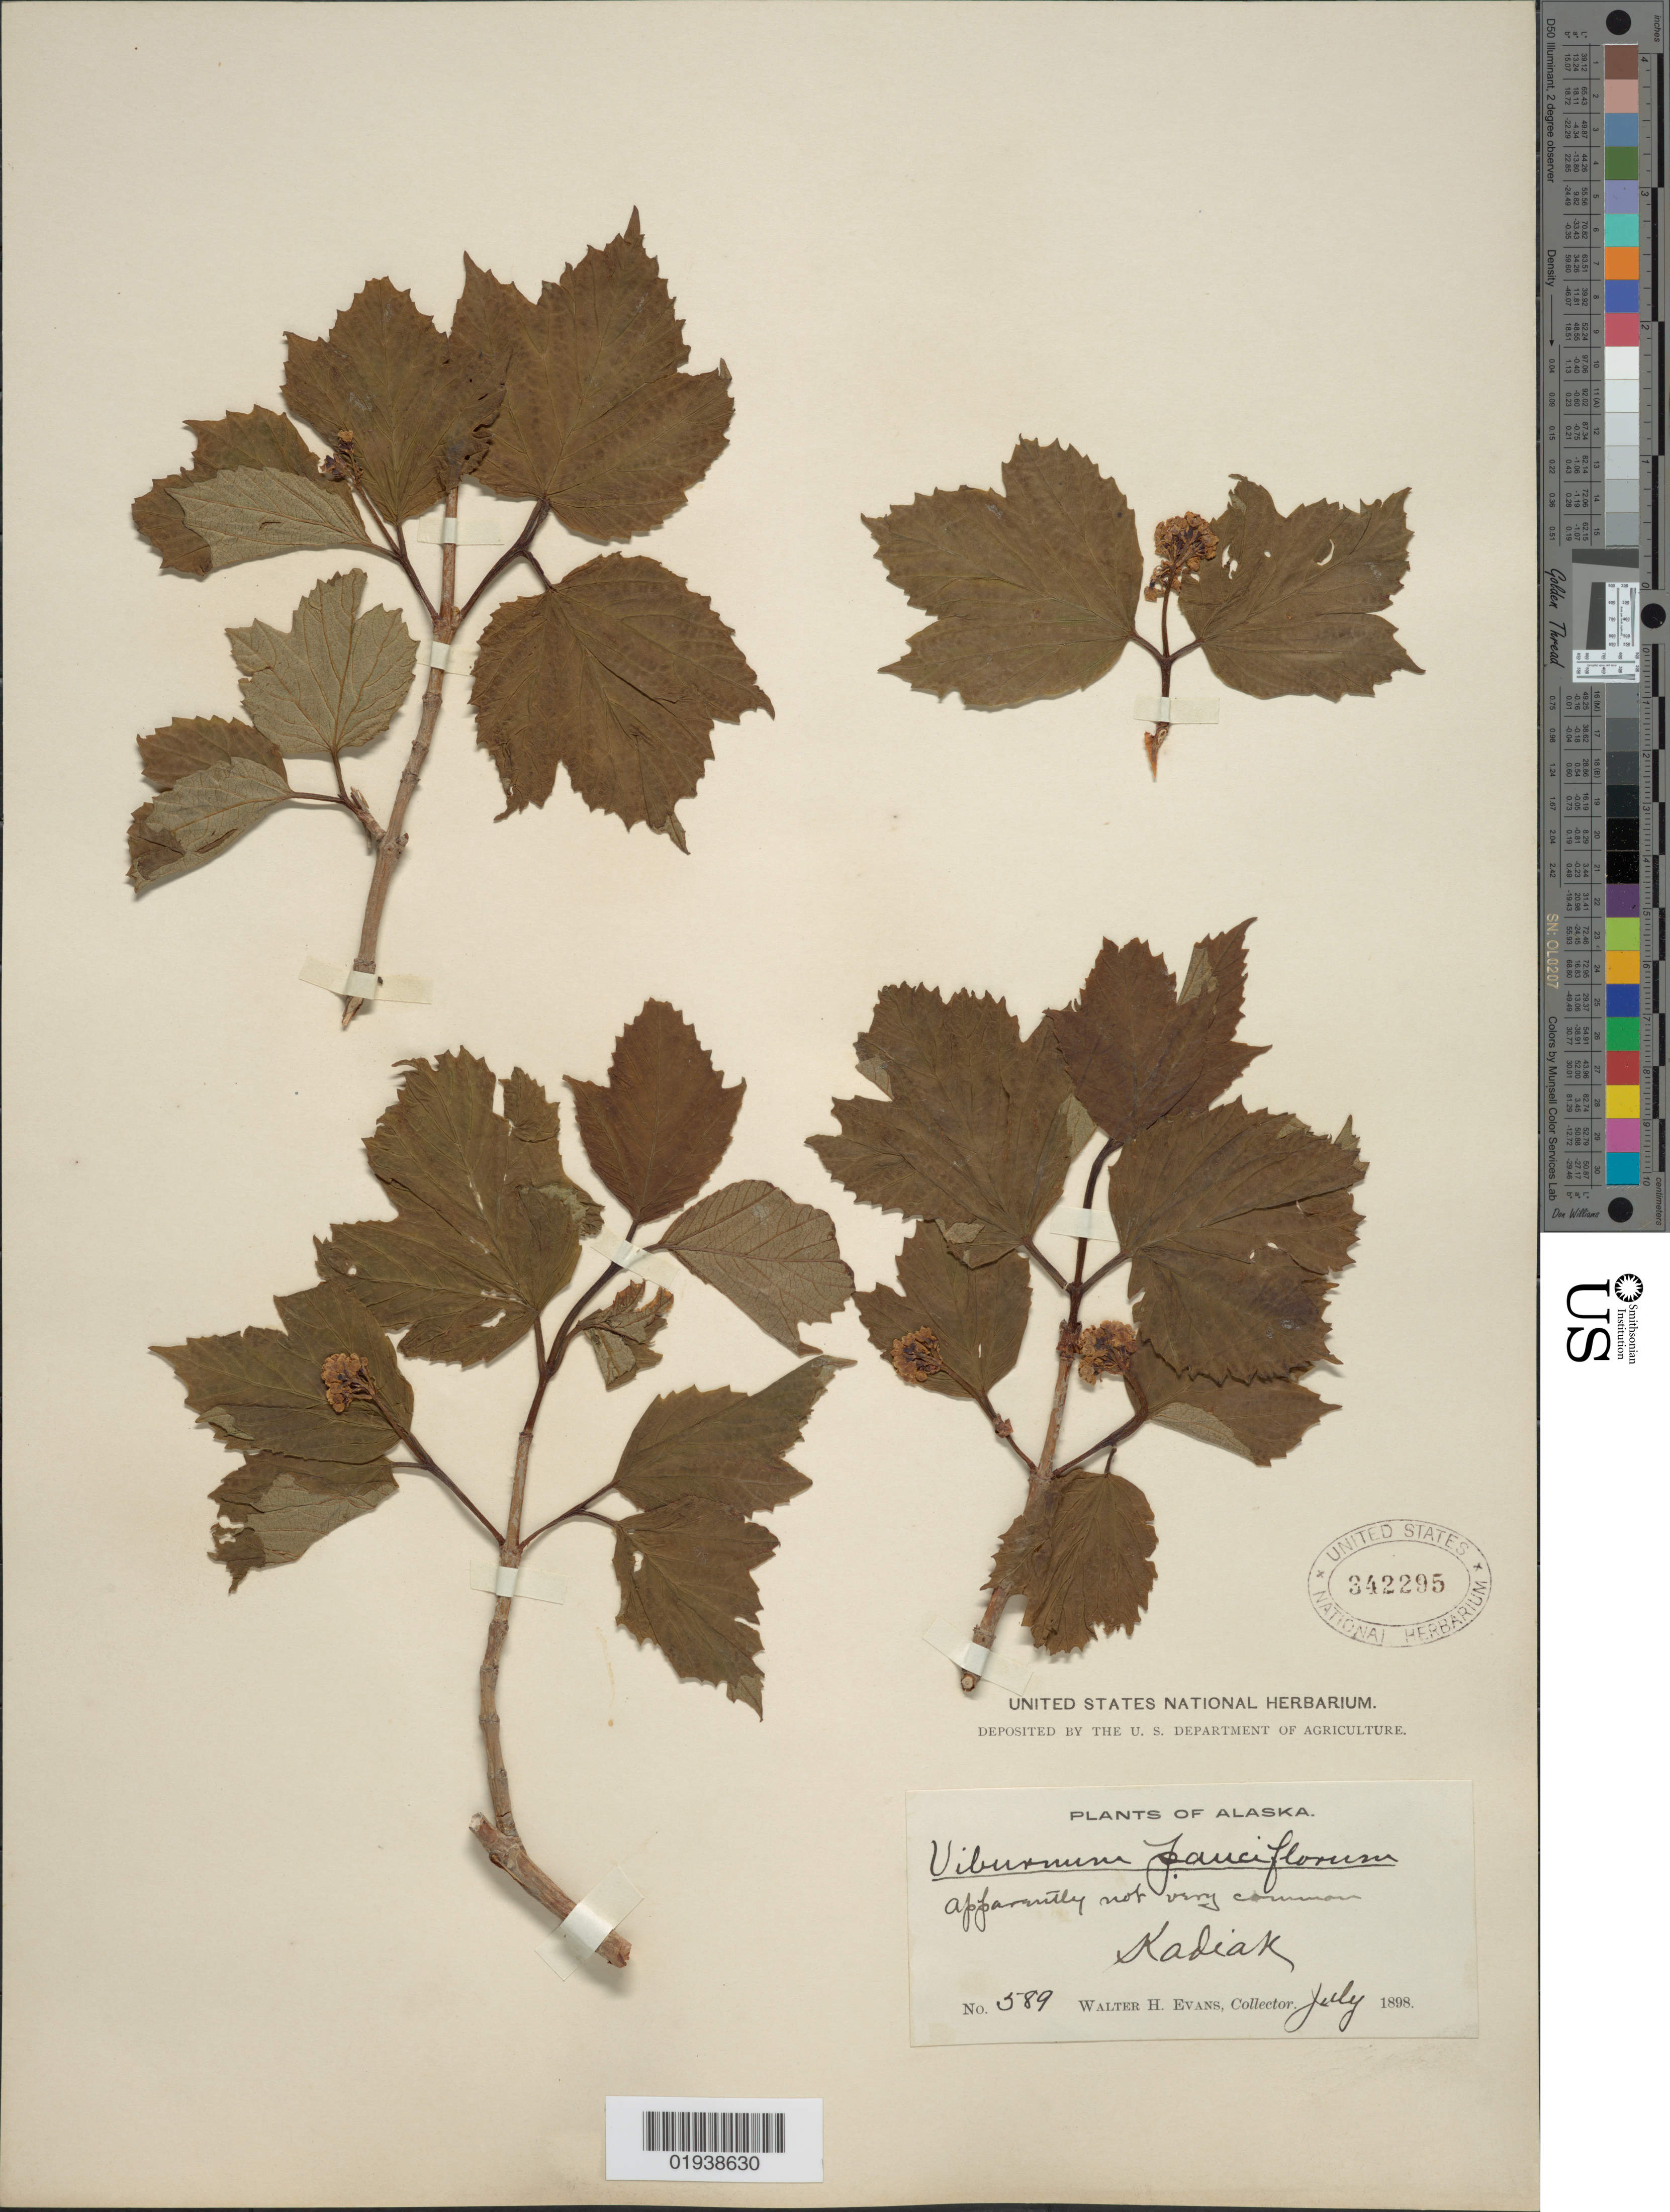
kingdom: Plantae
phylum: Tracheophyta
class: Magnoliopsida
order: Dipsacales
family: Viburnaceae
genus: Viburnum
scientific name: Viburnum edule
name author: (Michx.) Raf.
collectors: W. H. Evans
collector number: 589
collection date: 1898-07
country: United States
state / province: Alaska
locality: Kadiak.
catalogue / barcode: US 342295